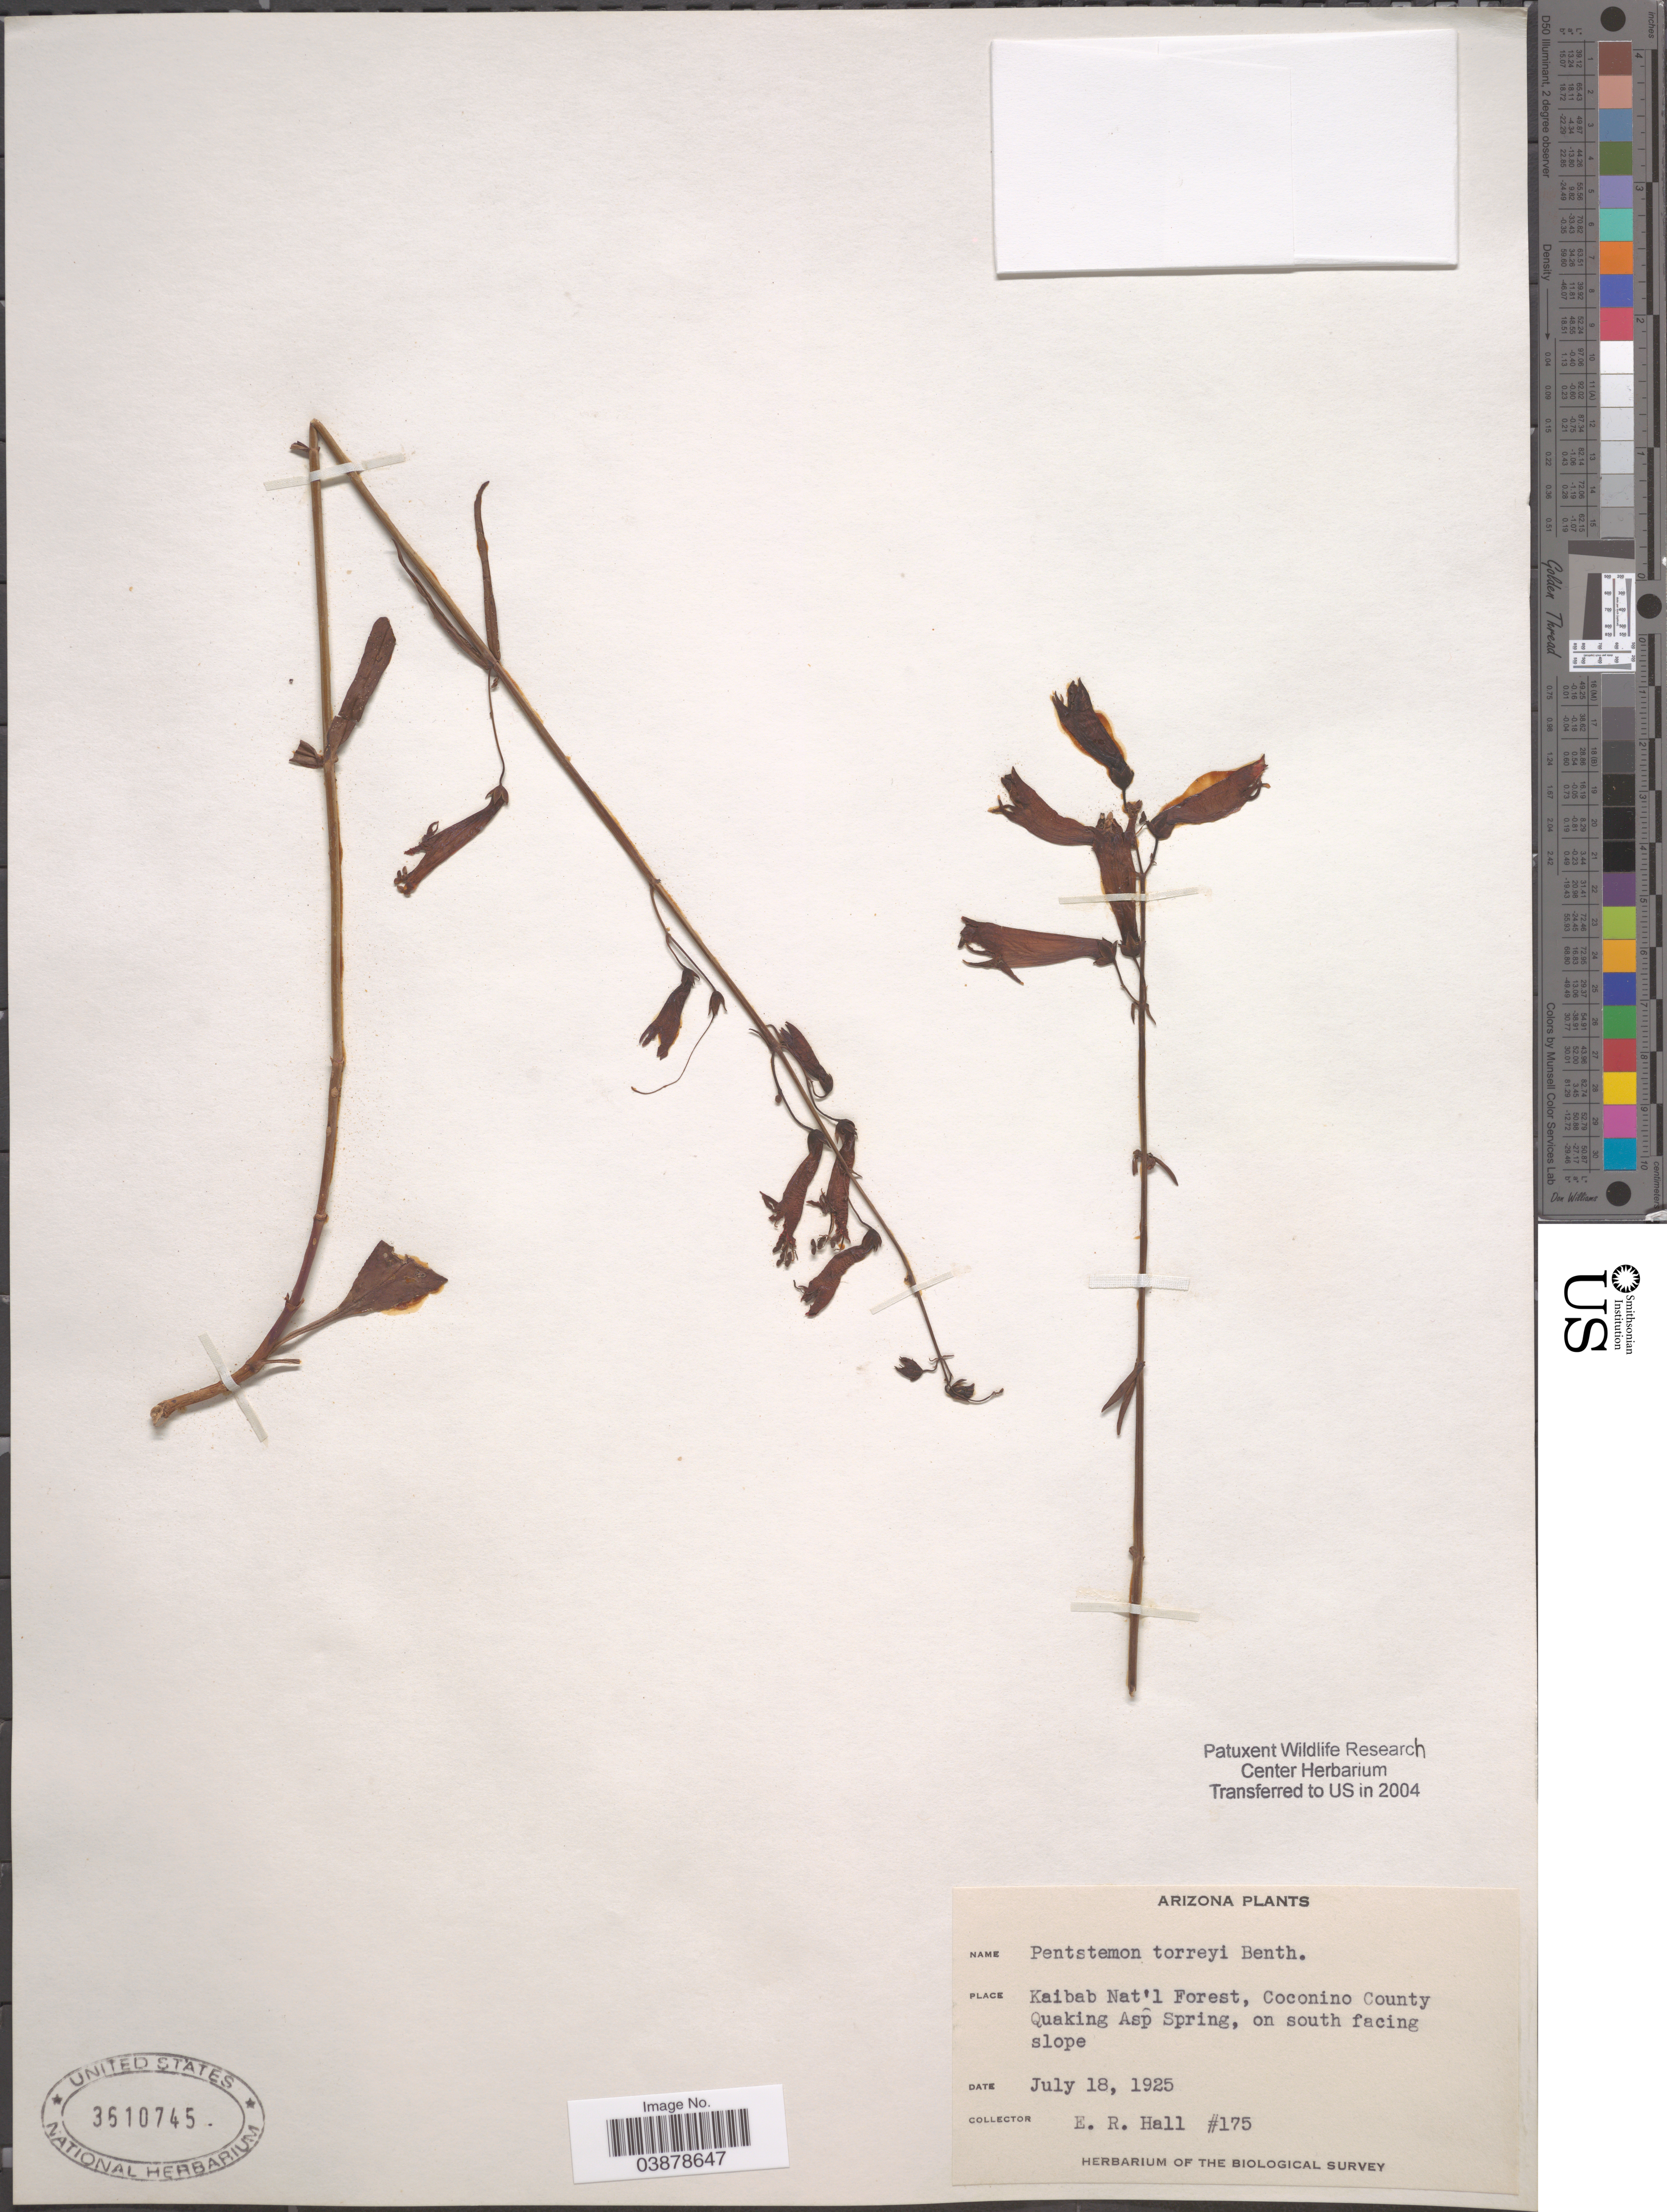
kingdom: Plantae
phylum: Tracheophyta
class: Magnoliopsida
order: Lamiales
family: Plantaginaceae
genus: Penstemon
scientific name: Penstemon torreyi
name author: Benth.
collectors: E. Hall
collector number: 175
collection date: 1925-07-18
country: United States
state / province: Arizona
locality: Kaibab Nat'l Forest, Coconino County. Quaking Asp Spring, on south facing slope.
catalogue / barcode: US 3610745